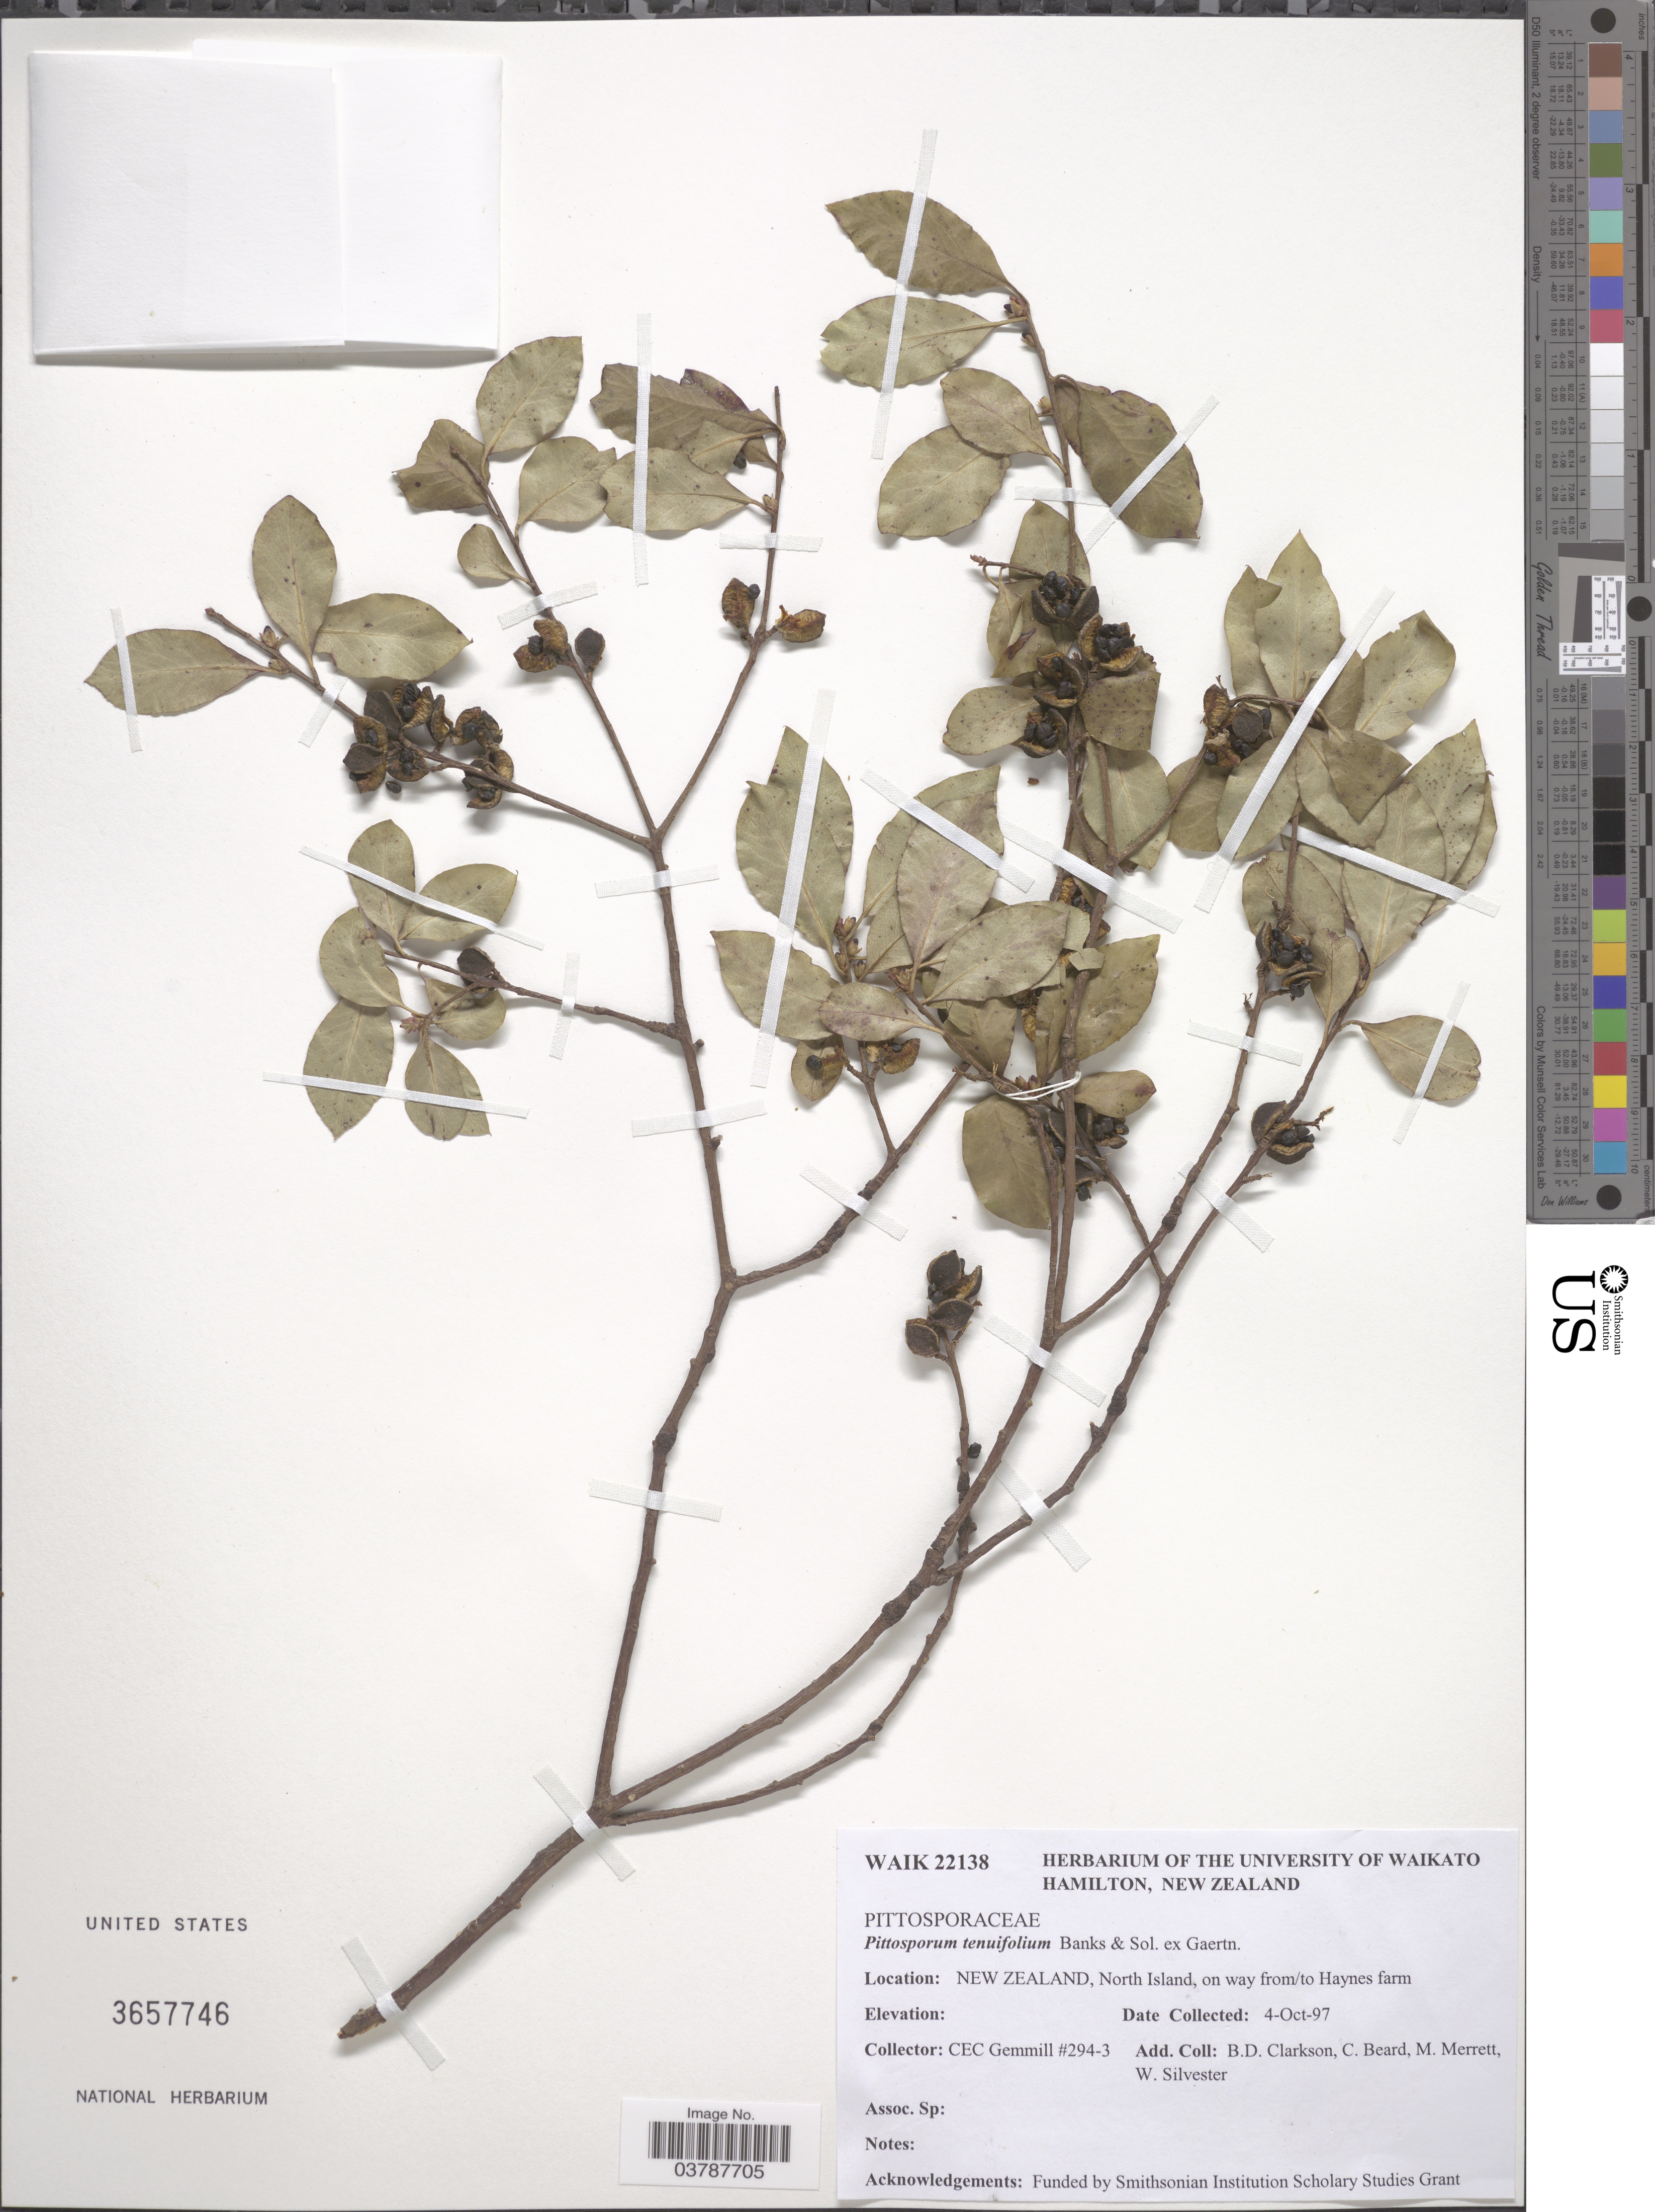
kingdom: Plantae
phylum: Tracheophyta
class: Magnoliopsida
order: Apiales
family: Pittosporaceae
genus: Pittosporum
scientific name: Pittosporum tenuifolium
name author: Gaertn.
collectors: C. Gemmill, B. Clarkson, C. Beard, M. Merrett & W. Silvester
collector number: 294-3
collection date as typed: Transcribed d/m/y: 4/10/97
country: New Zealand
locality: North Island, on way from/to Haynes farm.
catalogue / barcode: US 3657746